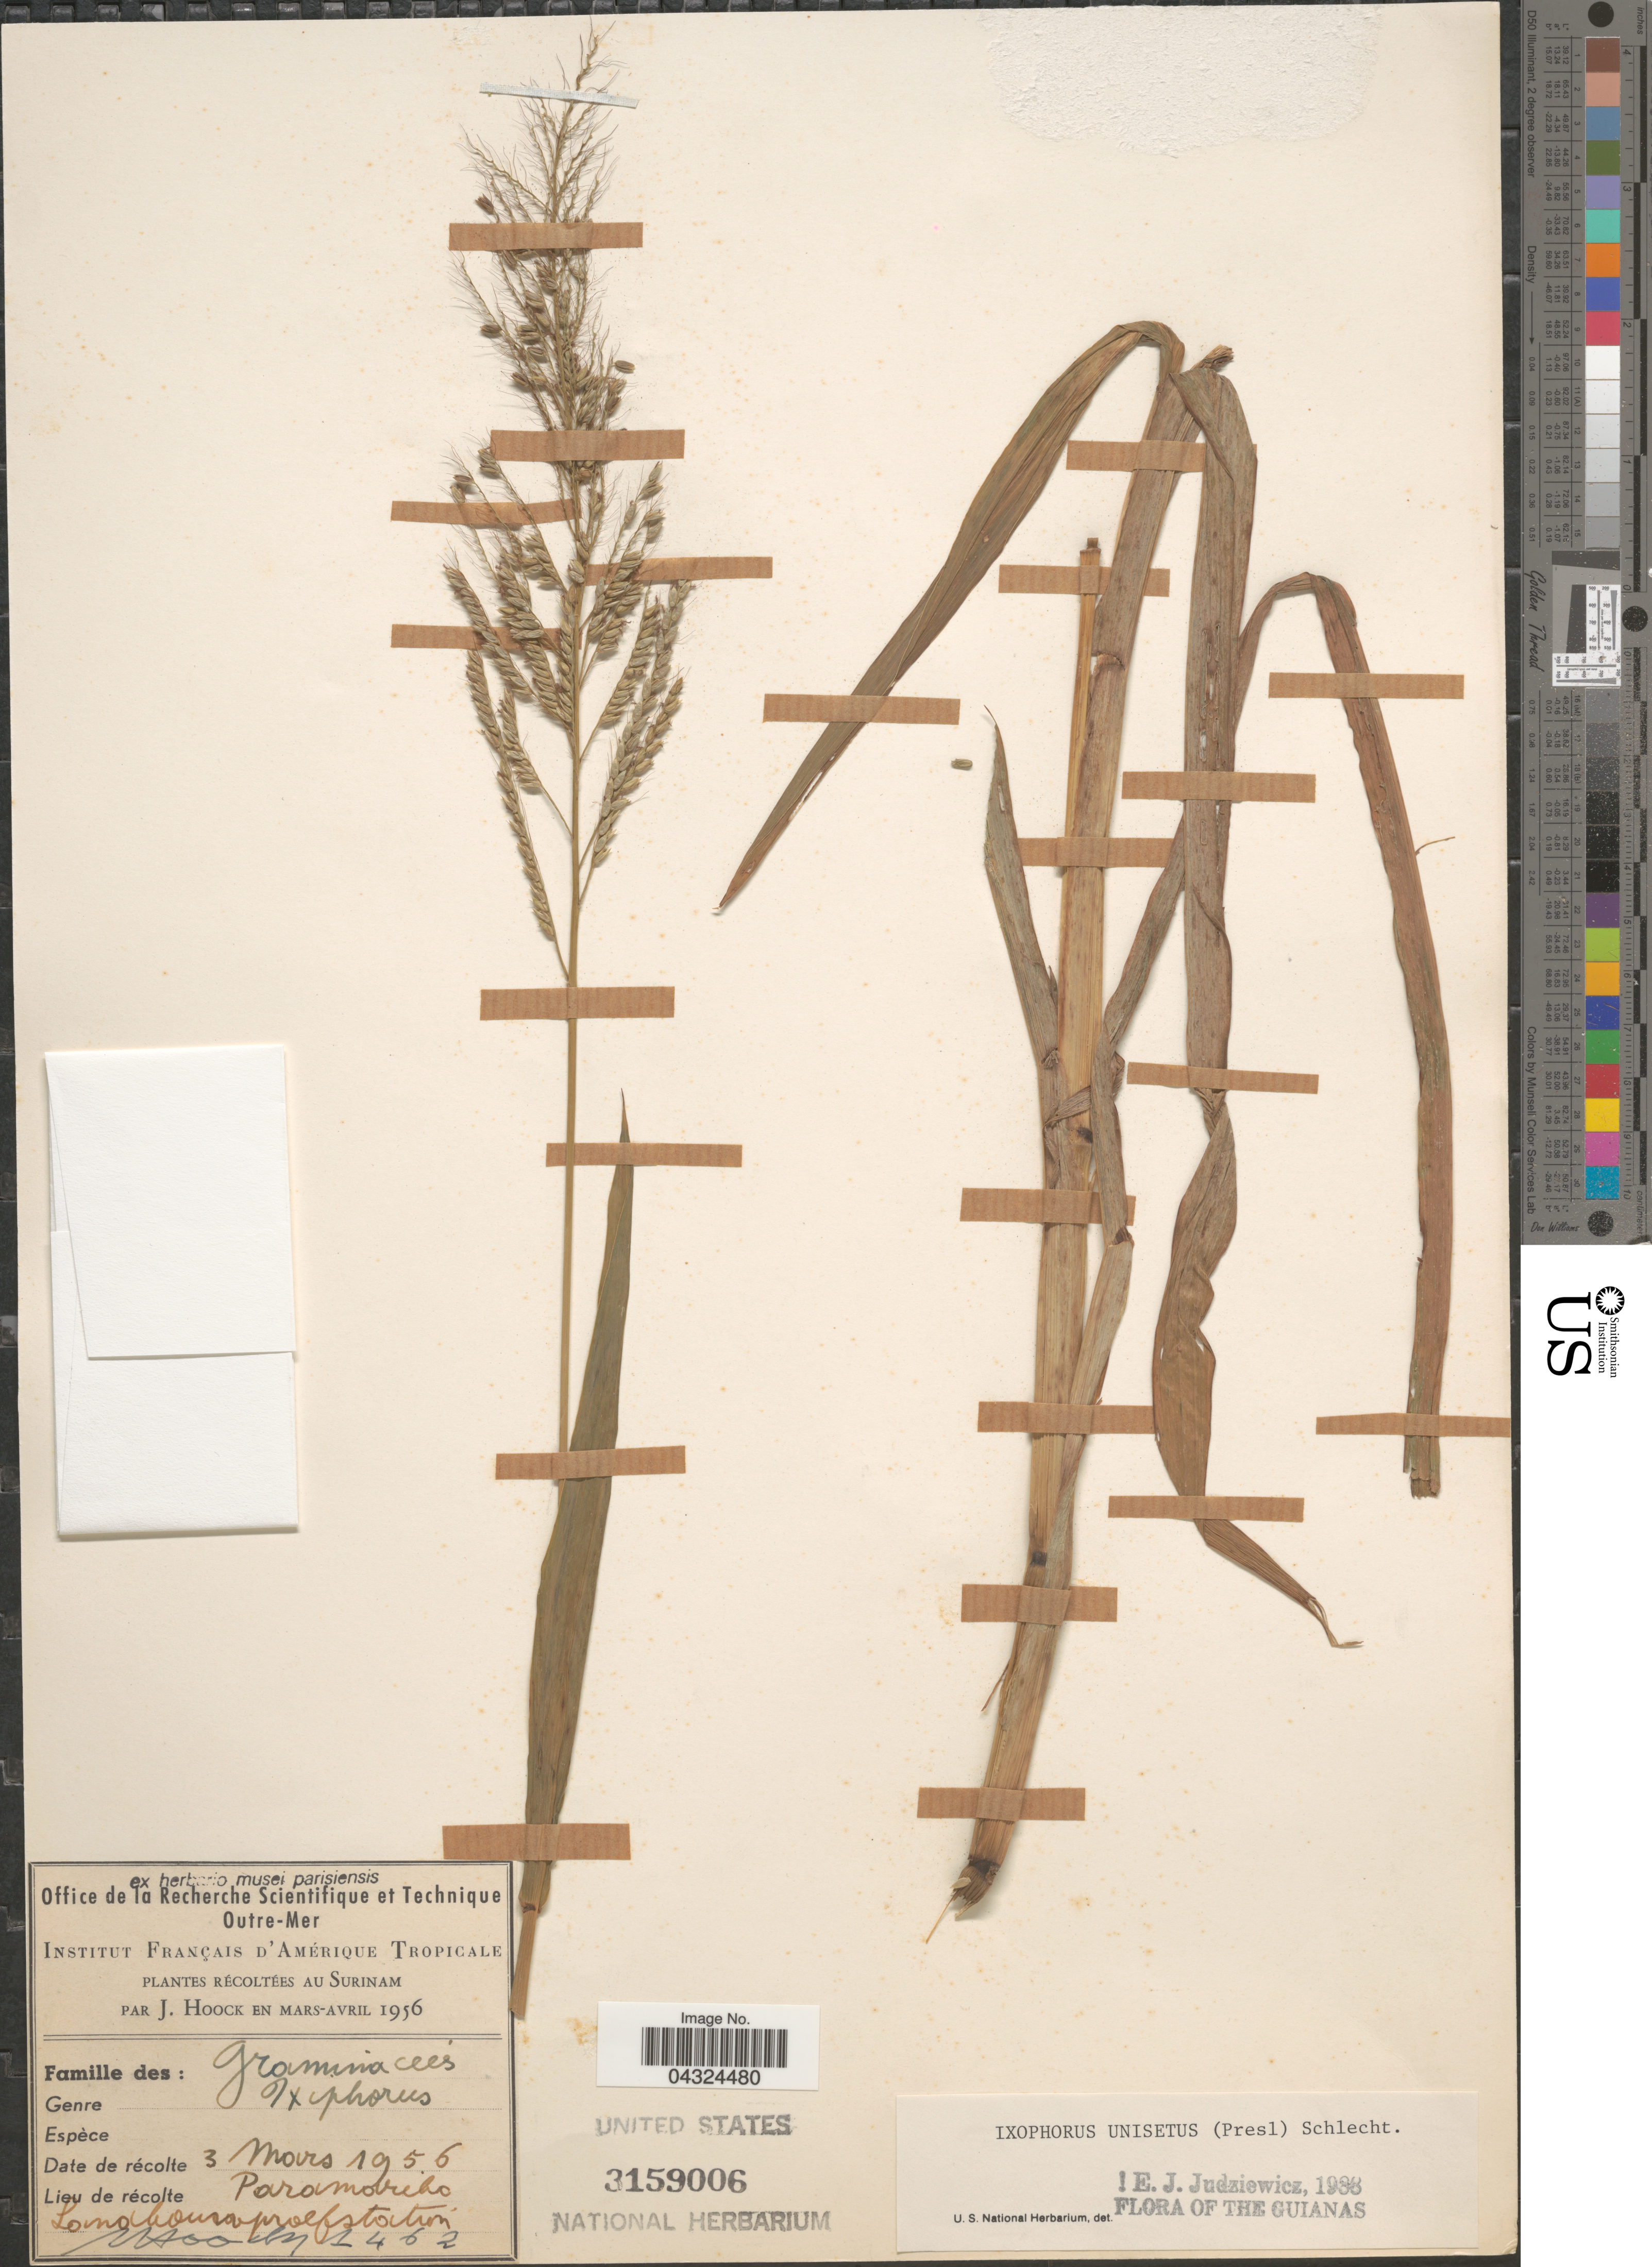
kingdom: Plantae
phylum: Tracheophyta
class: Liliopsida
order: Poales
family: Poaceae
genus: Ixophorus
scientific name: Ixophorus unisetus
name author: (J. Presl) Schltdl.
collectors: J. Hoock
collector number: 1462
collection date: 1956-03-03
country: Suriname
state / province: Paramaribo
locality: Landbouwproefstation.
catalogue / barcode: US 3159006